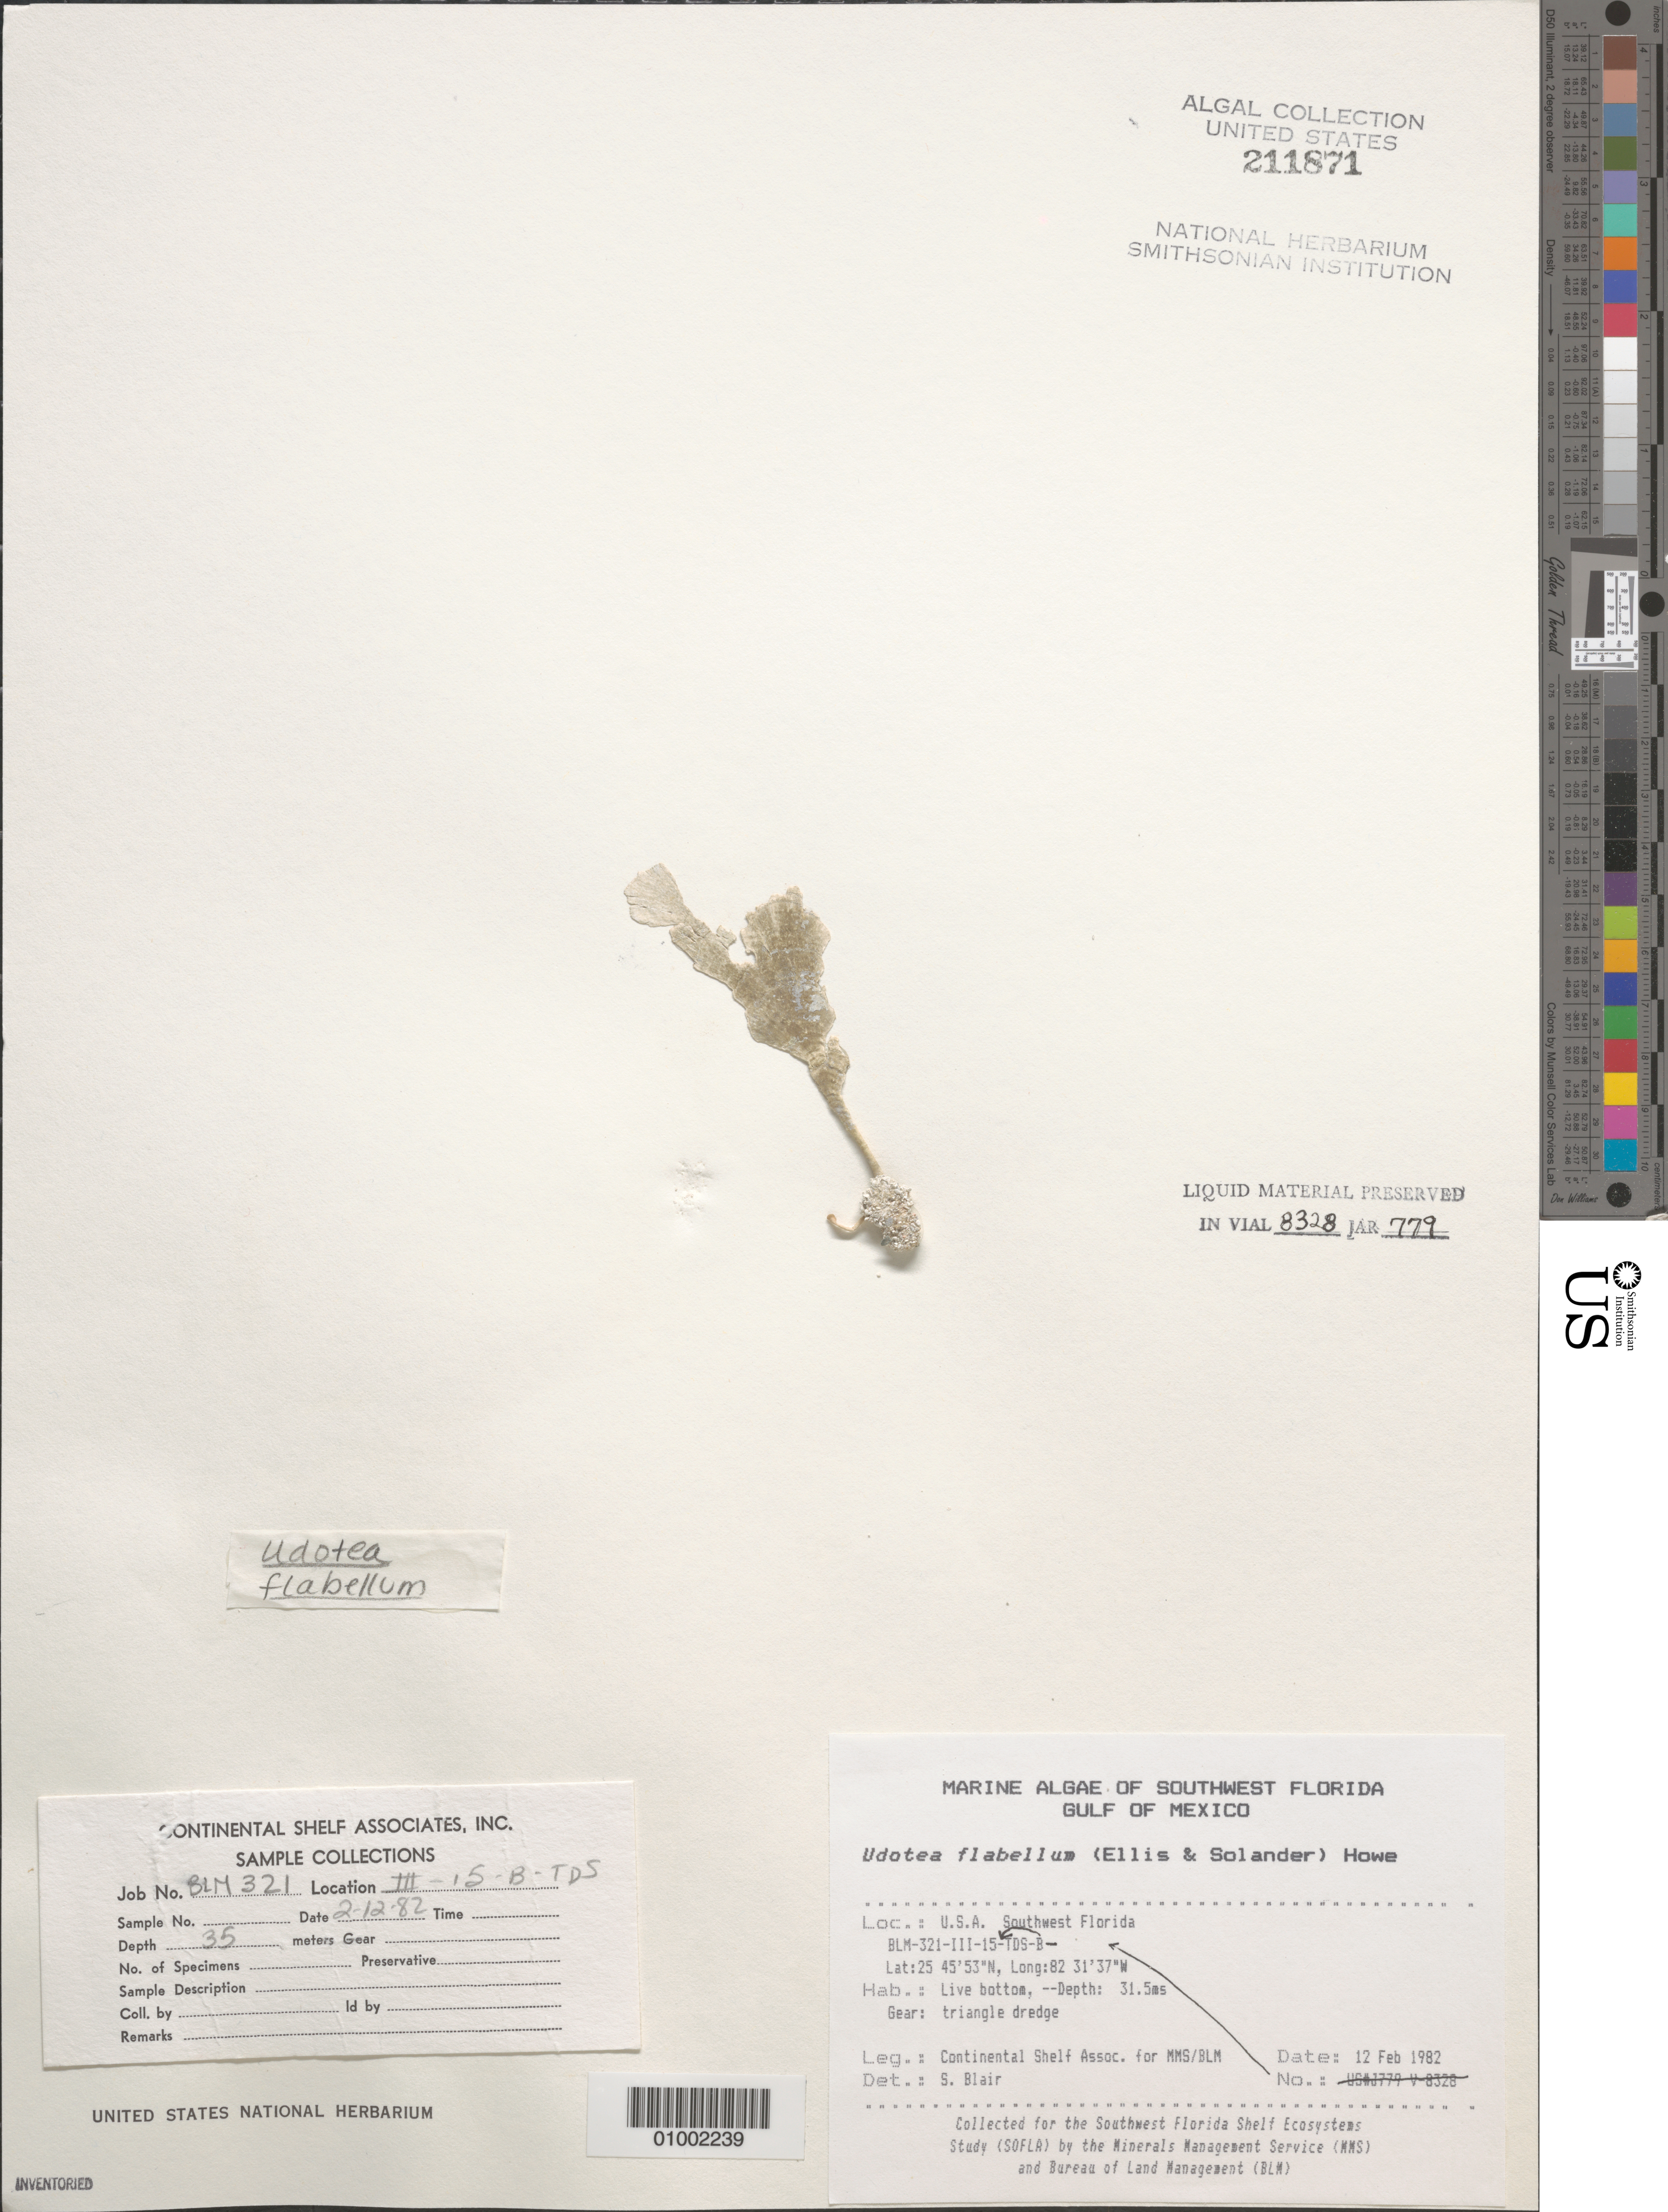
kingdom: Plantae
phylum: Chlorophyta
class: Ulvophyceae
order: Bryopsidales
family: Udoteaceae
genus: Udotea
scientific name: Udotea flabellum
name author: (J. Ellis & Sol.) M. Howe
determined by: Blair, S. M.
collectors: Continental Shelf Associates for the MMS/BLM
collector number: BLM-321-III-15-B-TDS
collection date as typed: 12 Feb 1982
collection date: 1982-02-12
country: United States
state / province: Florida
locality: Gulf of Mexico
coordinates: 25 45'53"N, 82 31'37"W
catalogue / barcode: US 211871